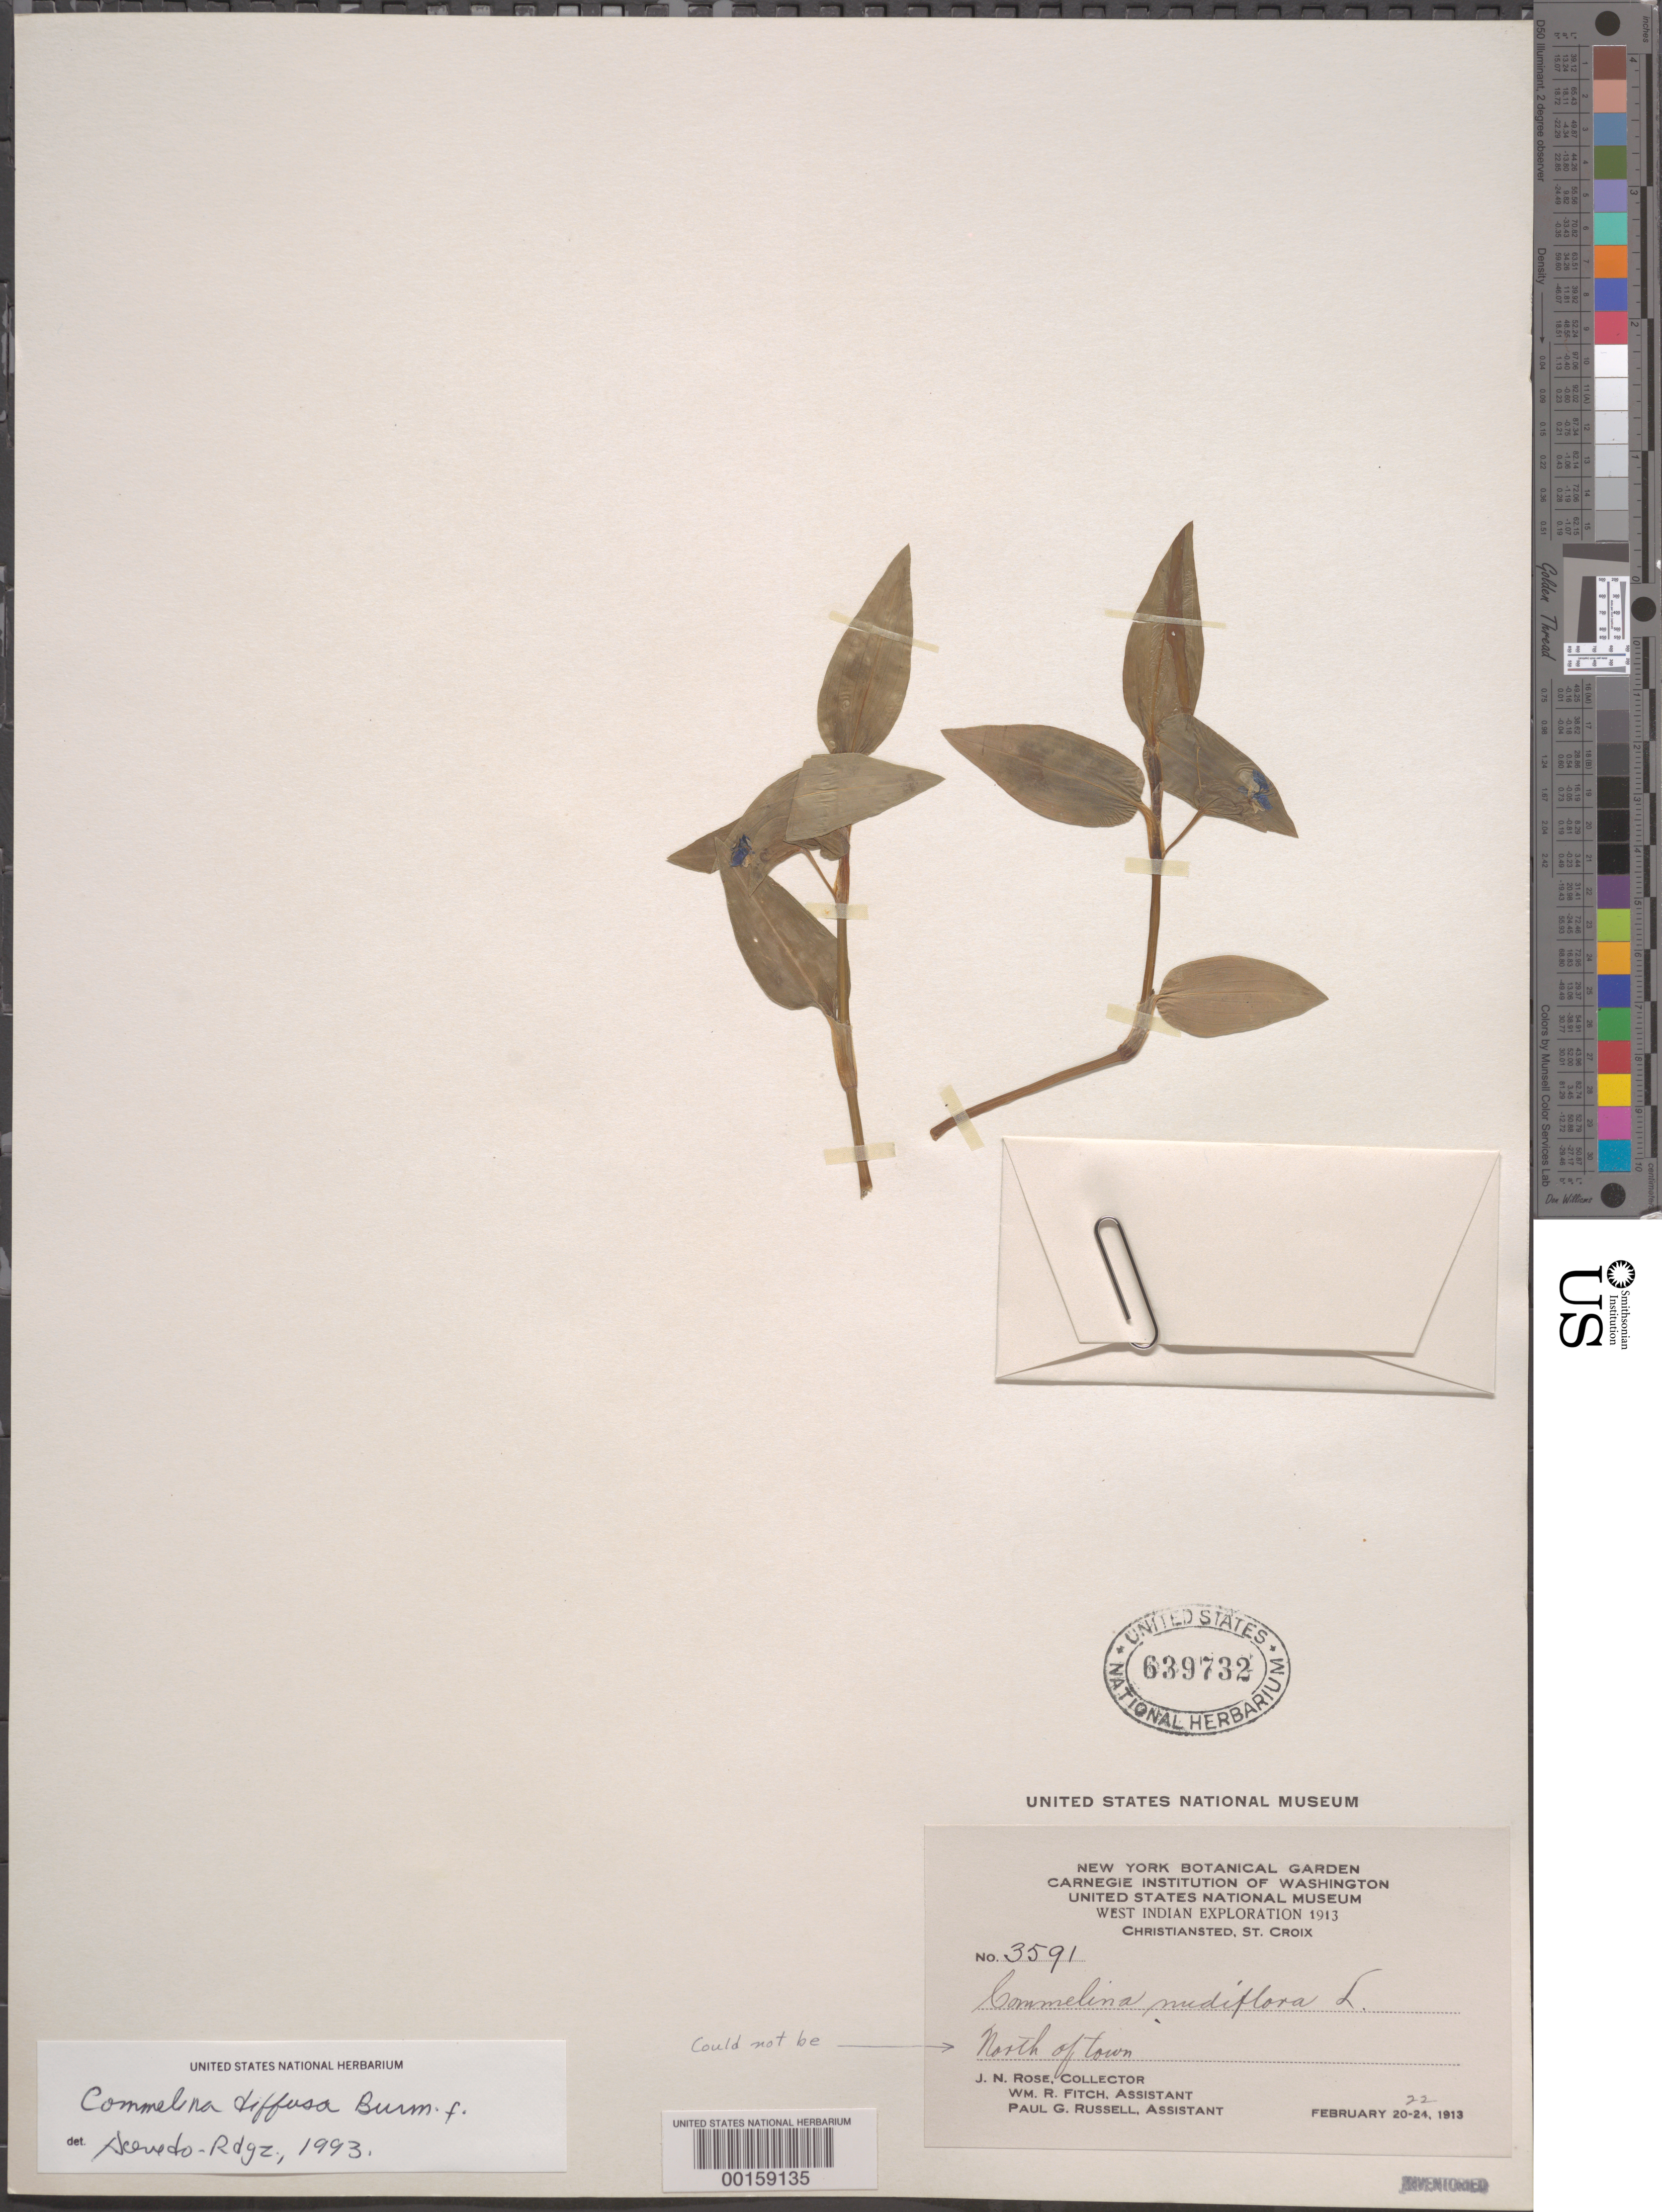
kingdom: Plantae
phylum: Tracheophyta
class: Liliopsida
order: Commelinales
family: Commelinaceae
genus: Commelina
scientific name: Commelina diffusa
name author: Burm. f.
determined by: Faden, Robert B., (US), Smithsonian Institution - National Museum of Natural History (UNITED STATES)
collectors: J. N. Rose, W. R. Fitch & P. G. Russell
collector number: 3591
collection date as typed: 22 Feb 1913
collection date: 1913-02-22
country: U.S. Virgin Islands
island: St. Croix Island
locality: Christiansted; n of town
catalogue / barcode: US 639732